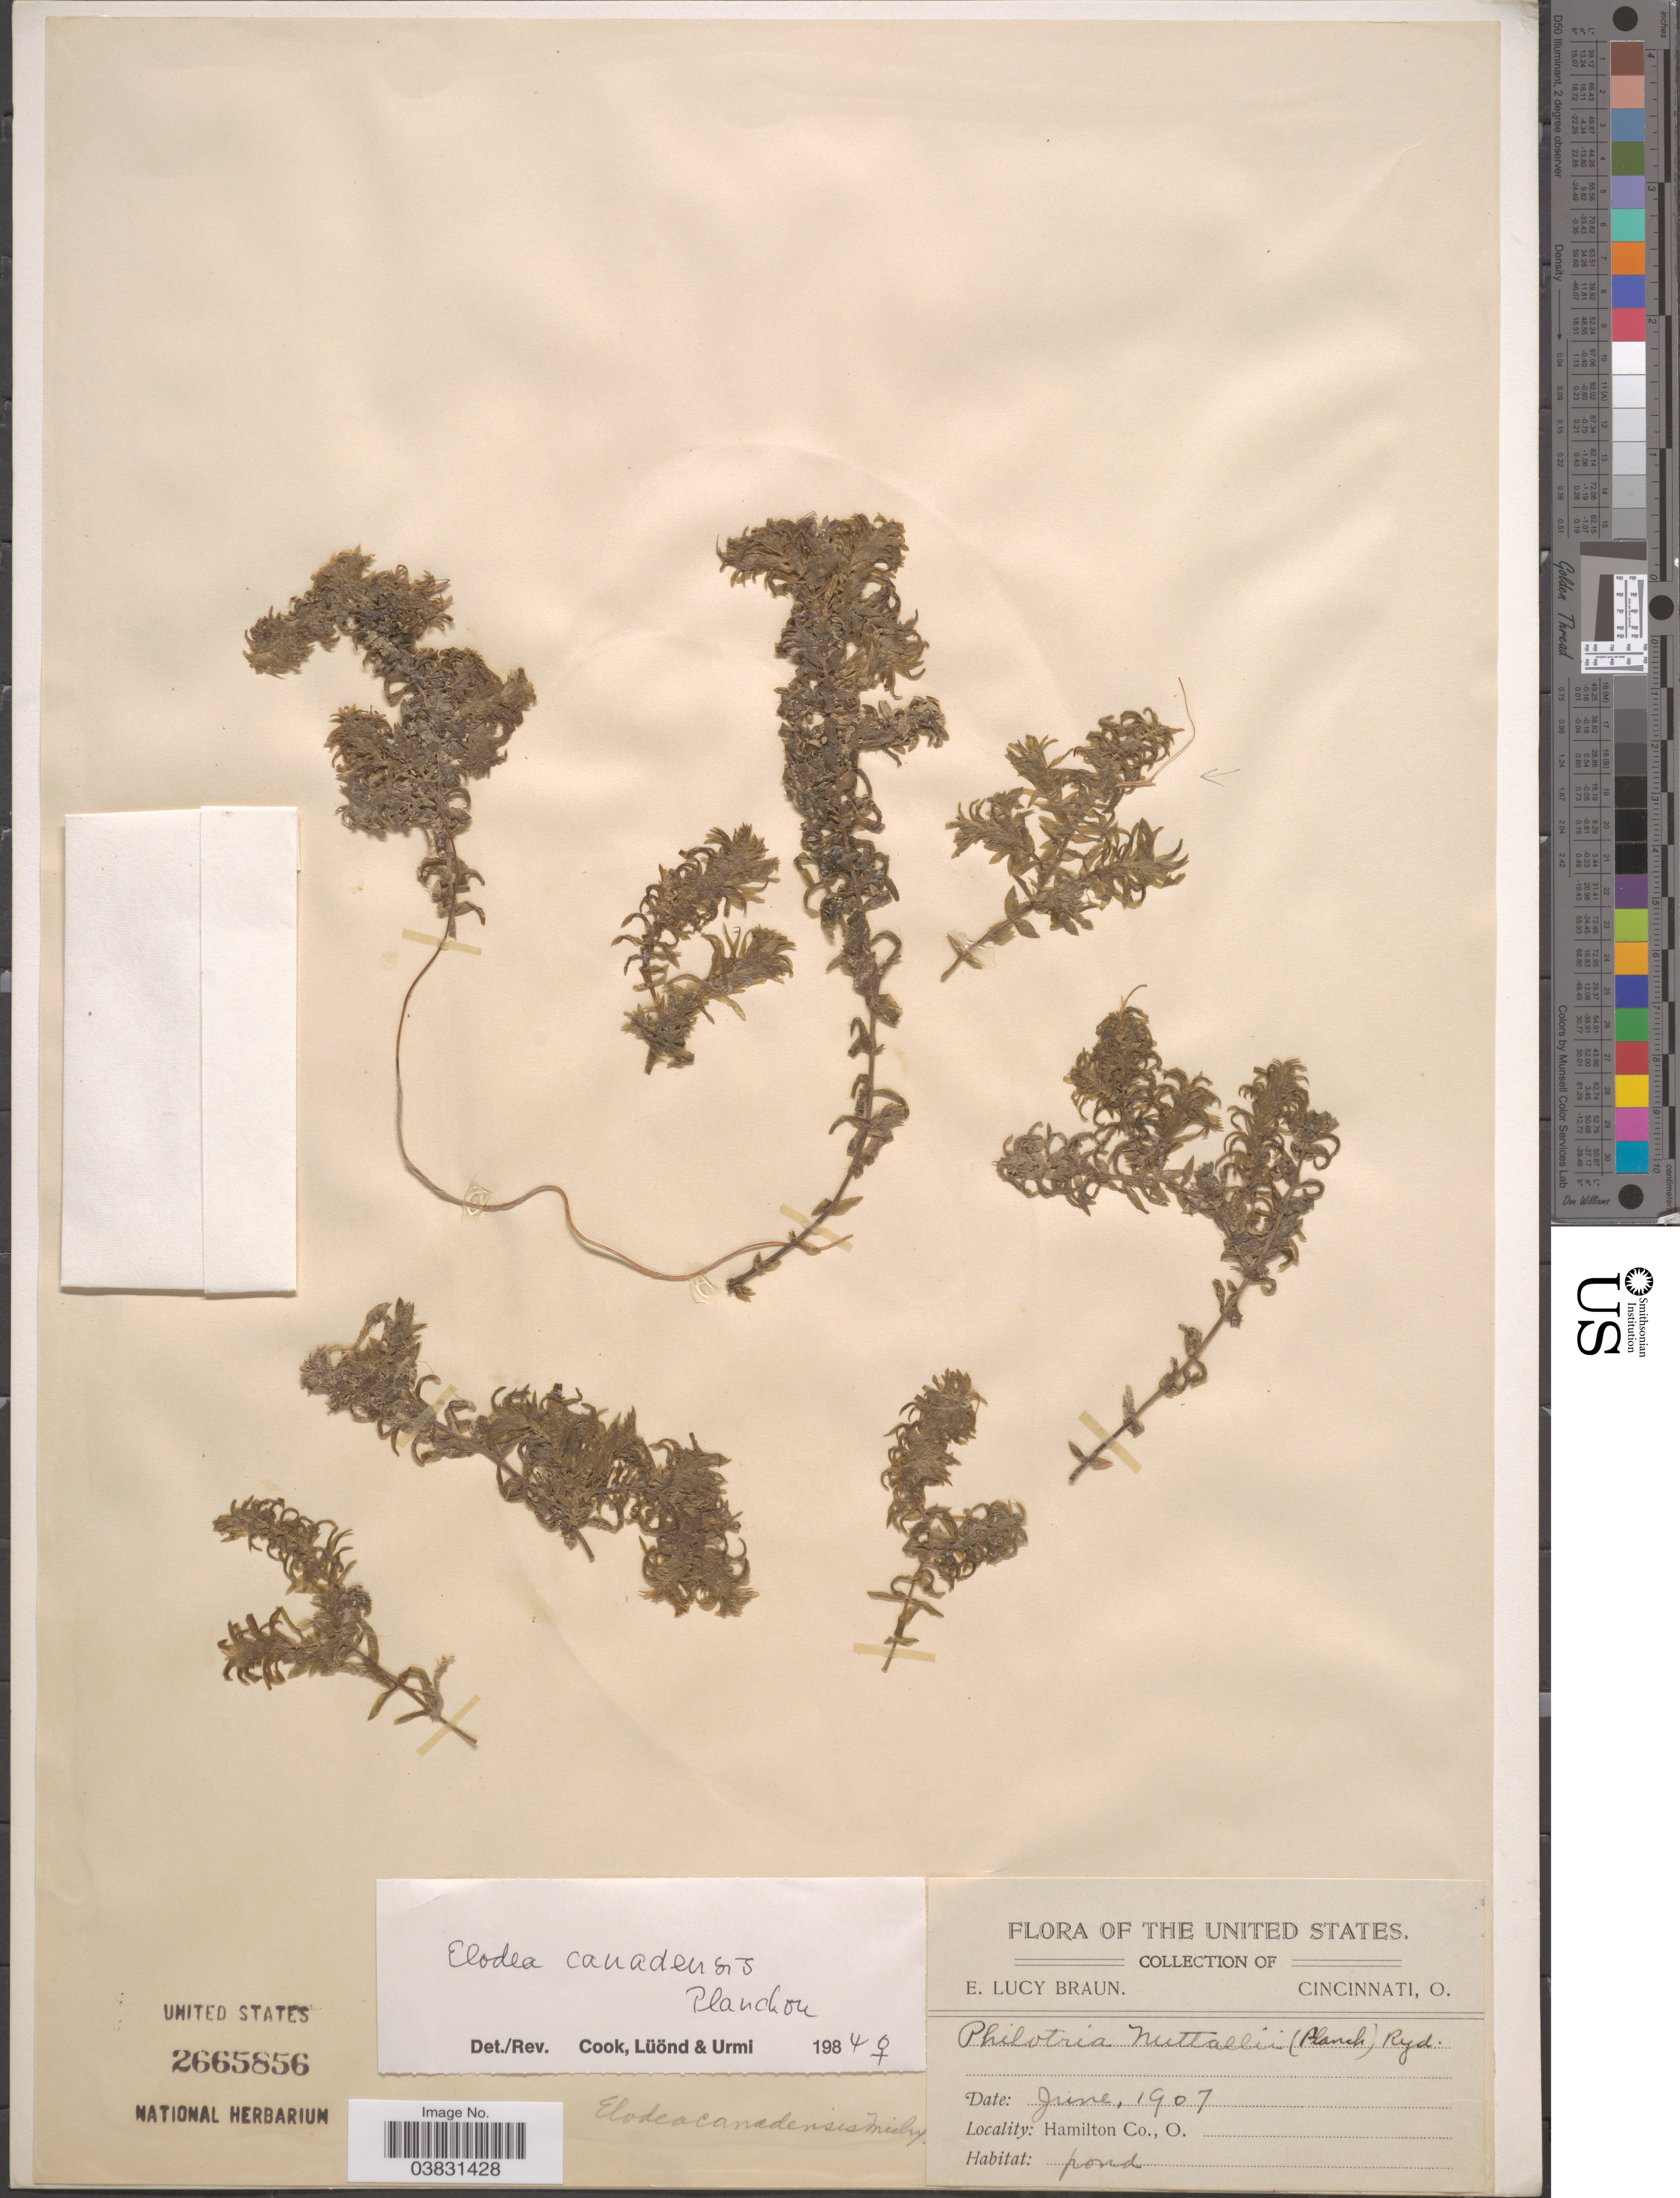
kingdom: Plantae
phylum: Tracheophyta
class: Liliopsida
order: Alismatales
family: Hydrocharitaceae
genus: Elodea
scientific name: Elodea canadensis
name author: Michx.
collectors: E. L. Braun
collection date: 1907-06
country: United States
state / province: Ohio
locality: Hamilton Co. Pond.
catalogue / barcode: US 2665856